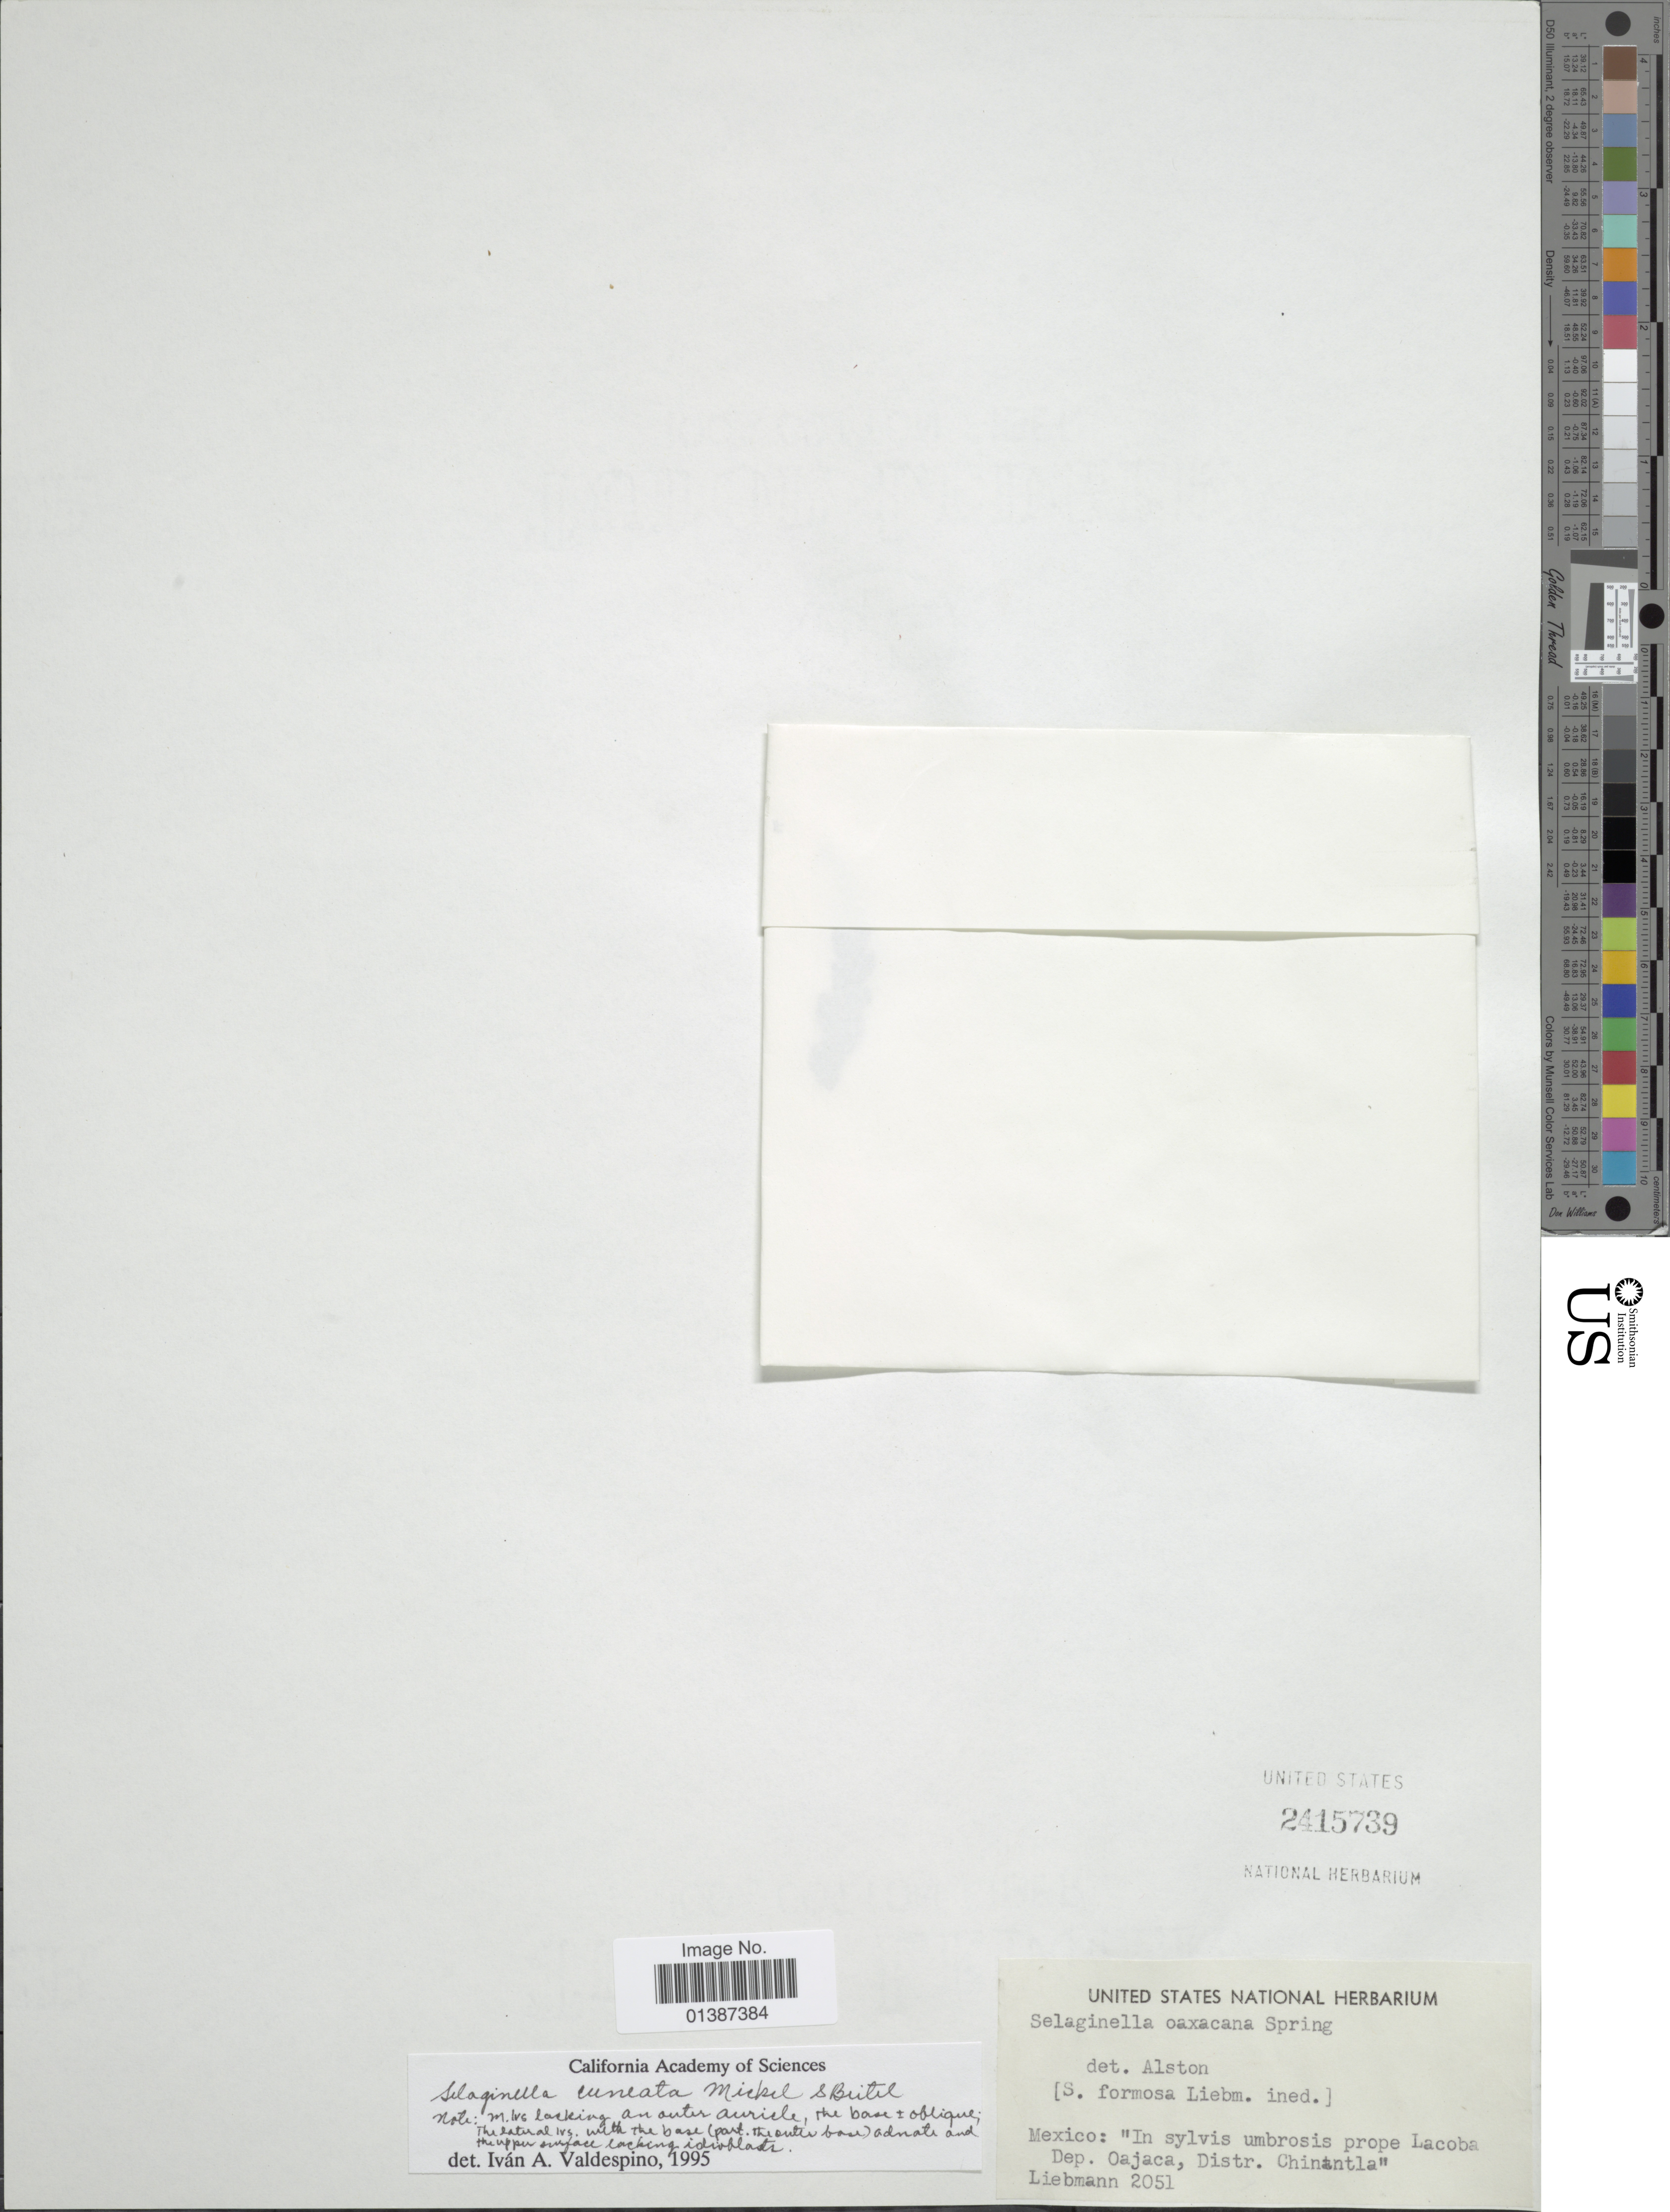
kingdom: Plantae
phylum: Tracheophyta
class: Lycopodiopsida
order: Selaginellales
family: Selaginellaceae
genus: Selaginella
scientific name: Selaginella cuneata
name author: Mickel & Beitel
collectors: Liebmann, --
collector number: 2051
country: Mexico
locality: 'In sylvis umbrosis prope Lacoba Dep Oajaca, Distr. Chinantla'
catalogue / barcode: US 2415739